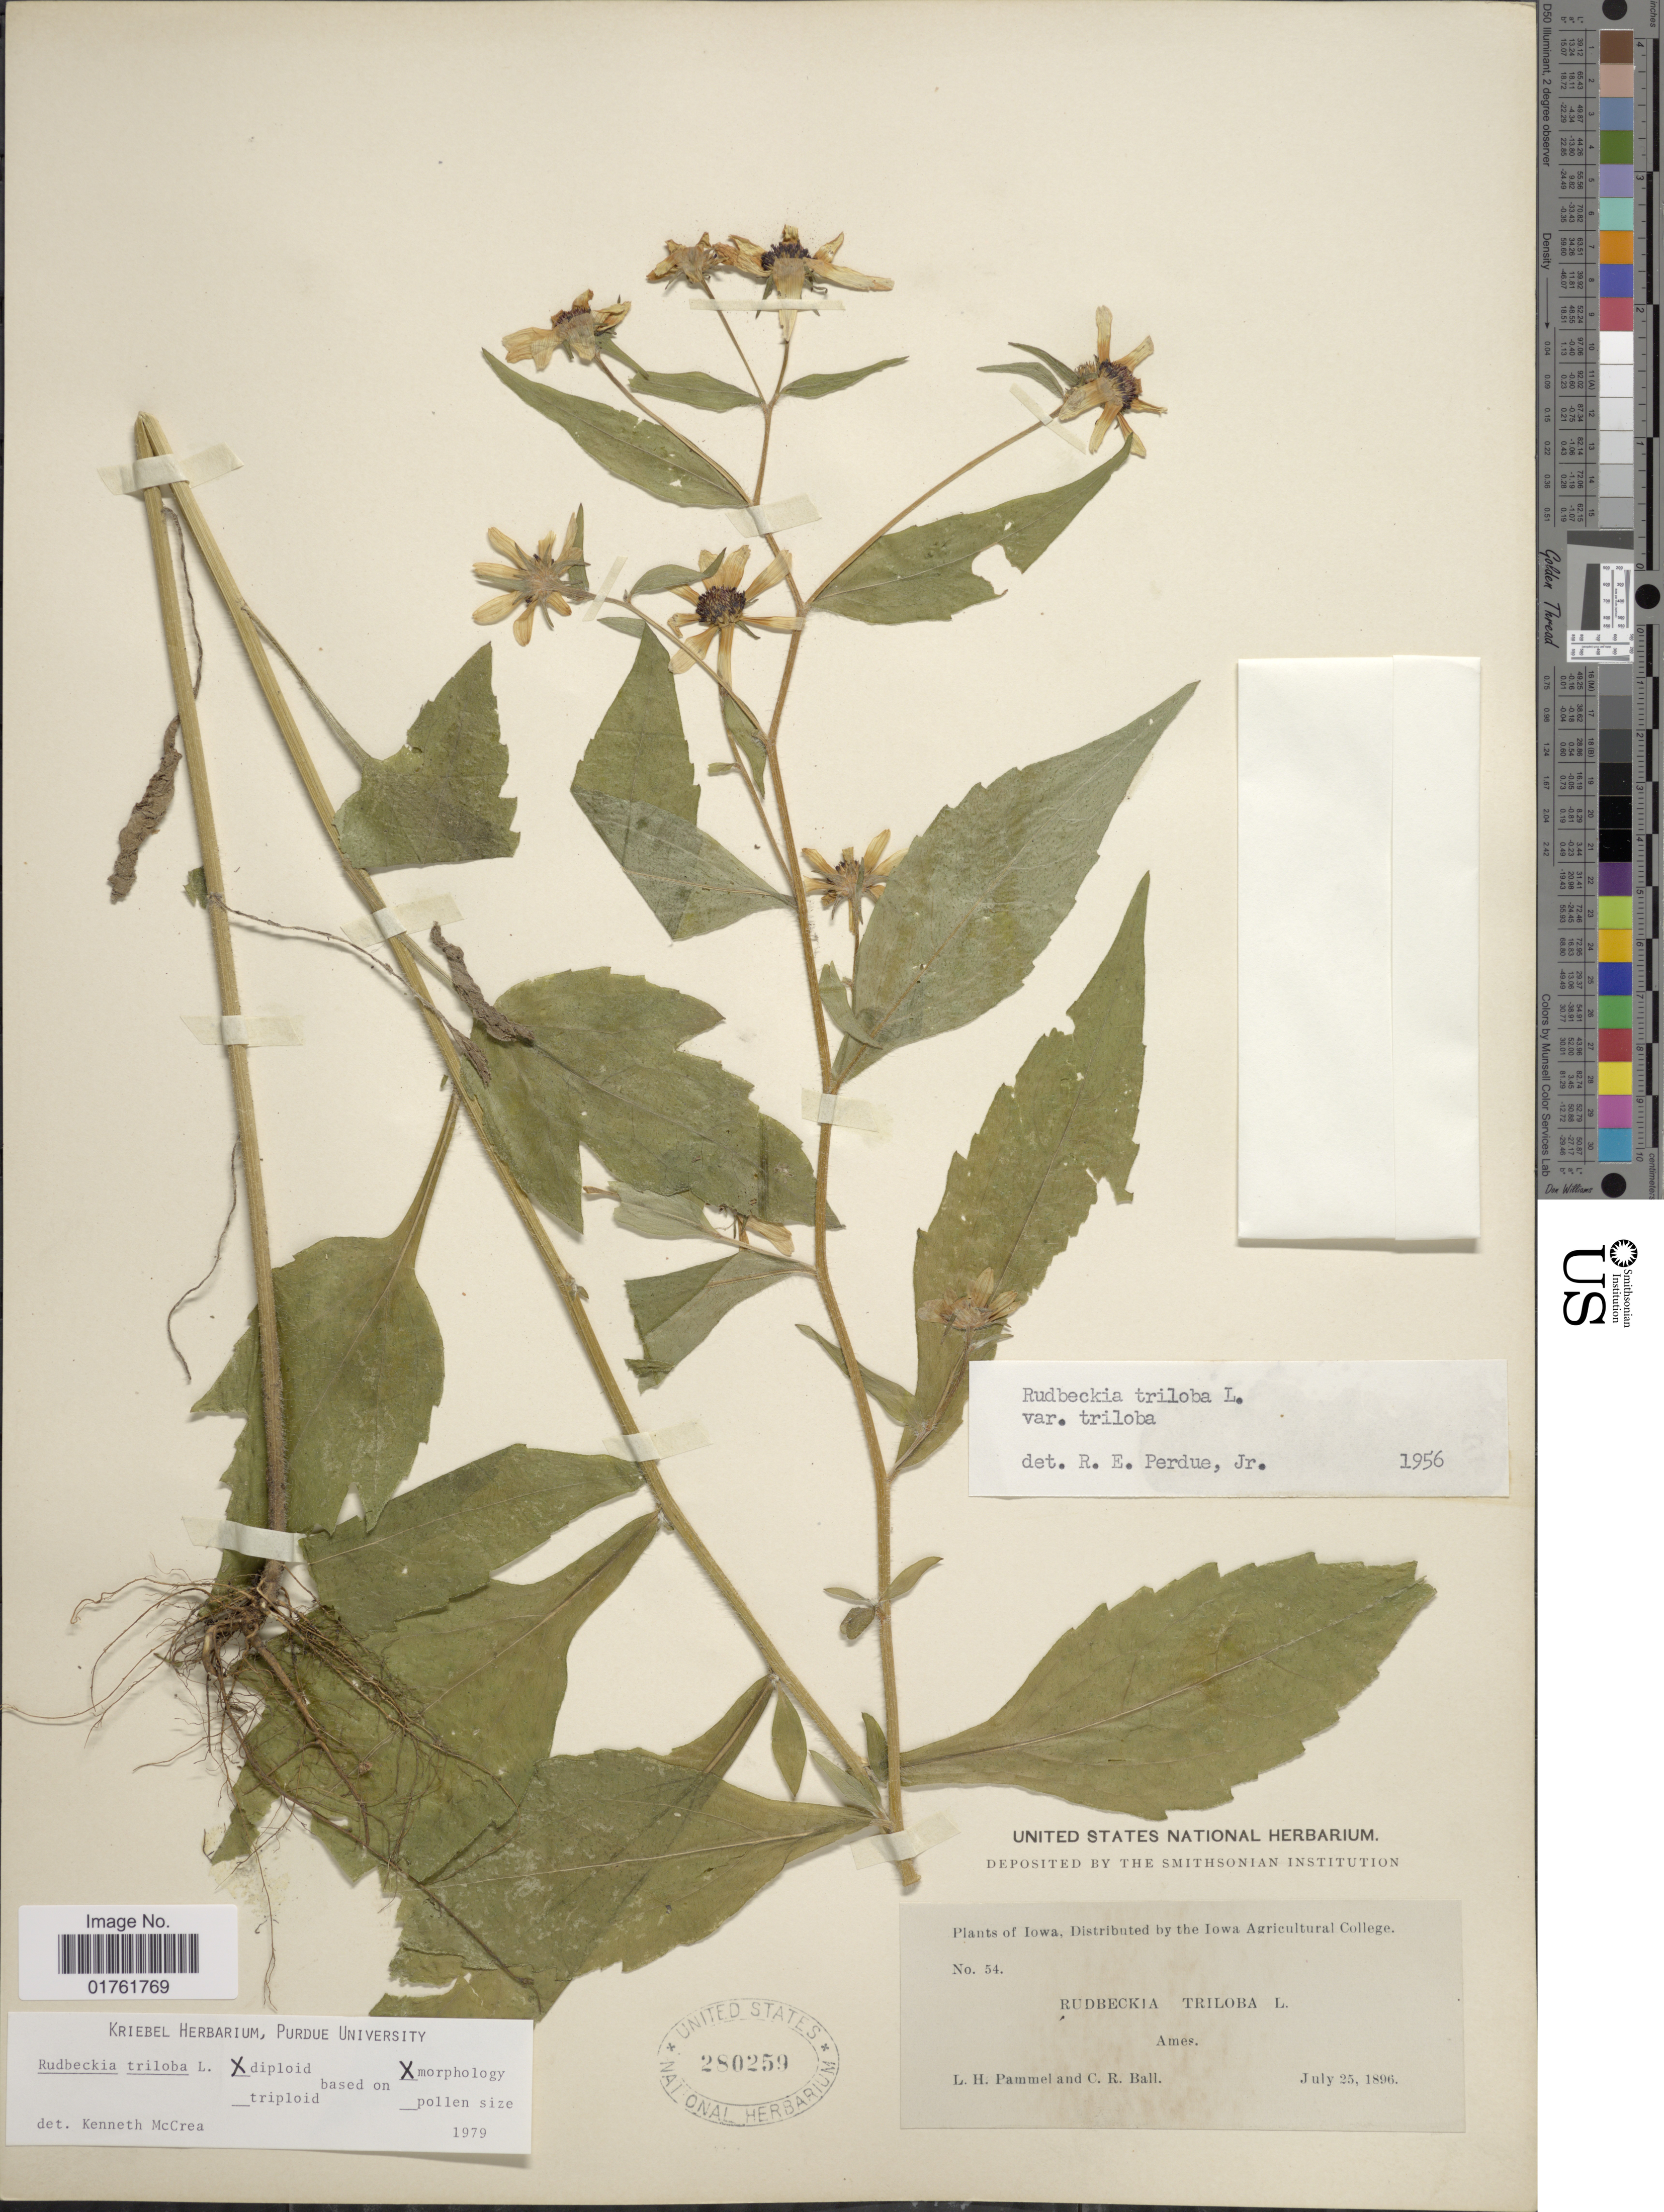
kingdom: Plantae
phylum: Tracheophyta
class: Magnoliopsida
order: Asterales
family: Asteraceae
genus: Rudbeckia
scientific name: Rudbeckia triloba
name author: L.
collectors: L. Pammel & C. R. Ball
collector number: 54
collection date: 1896-07-25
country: United States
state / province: Iowa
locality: Ames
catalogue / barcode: US 280259